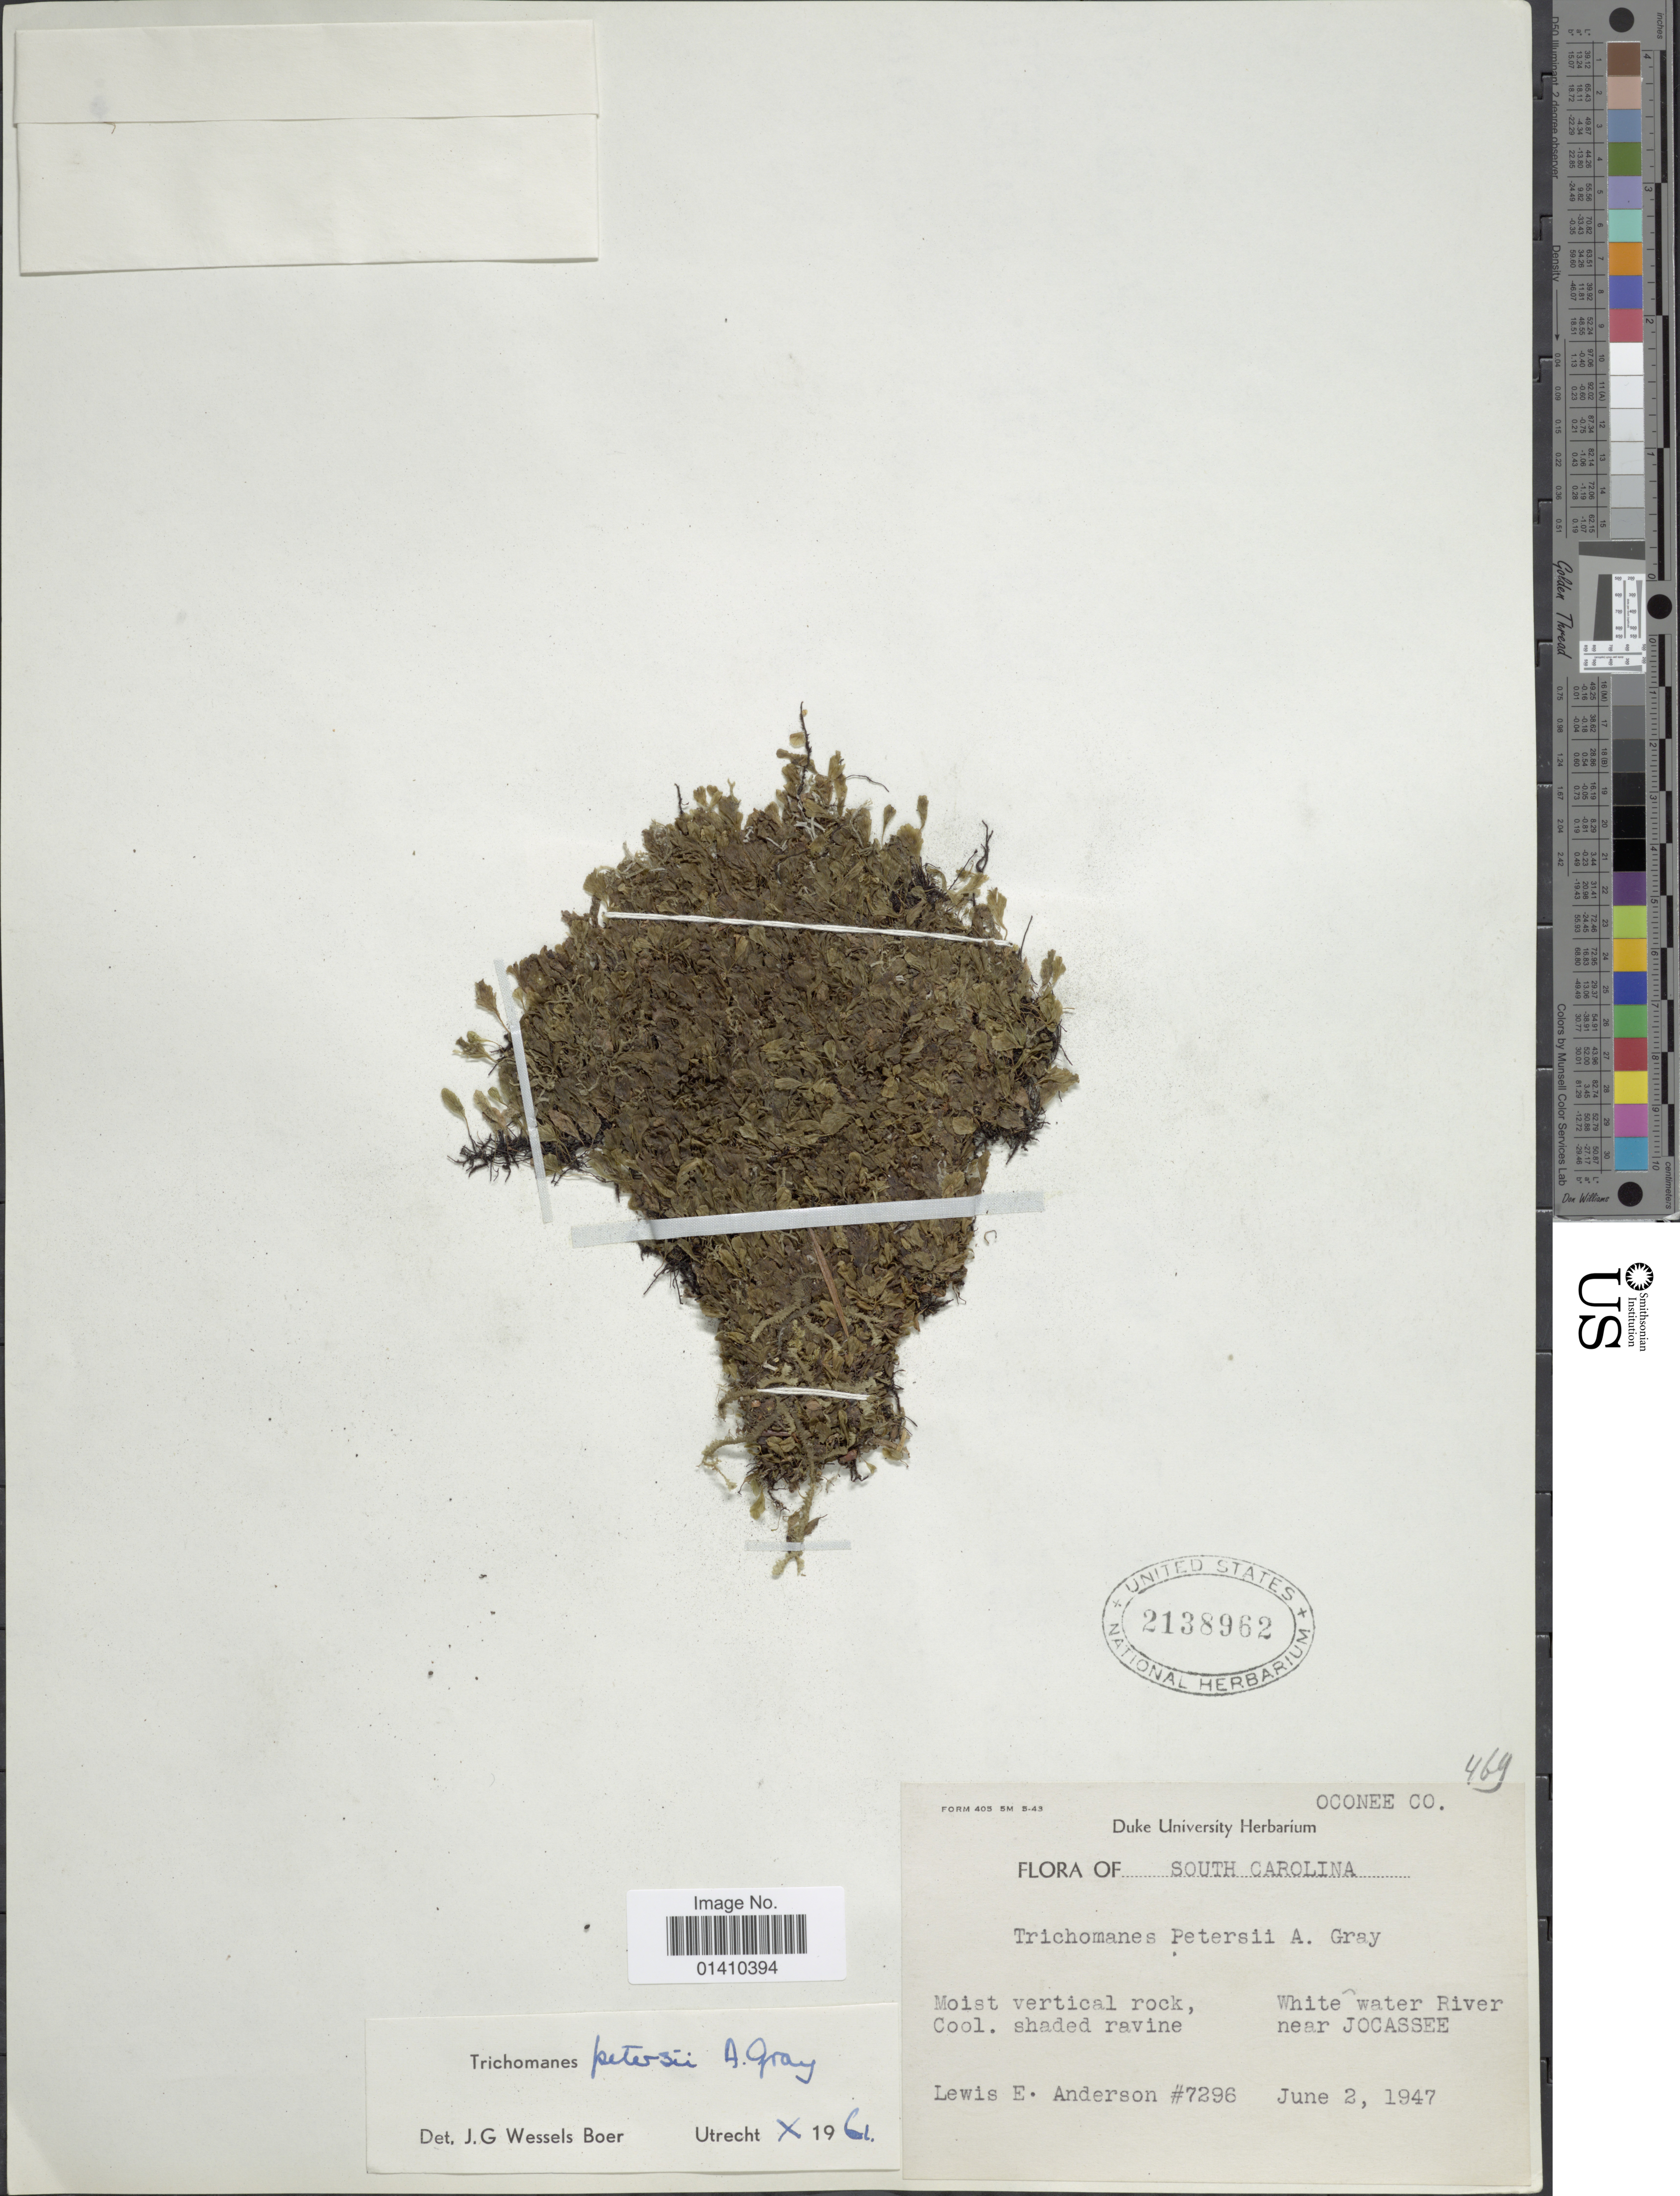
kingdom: Plantae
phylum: Tracheophyta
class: Polypodiopsida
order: Hymenophyllales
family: Hymenophyllaceae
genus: Didymoglossum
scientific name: Didymoglossum petersii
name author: (A. Gray) Copel.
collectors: L. E. Anderson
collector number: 469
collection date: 1947-06-02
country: United States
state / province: South Carolina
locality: White water River near Jocassee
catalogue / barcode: US 2138962